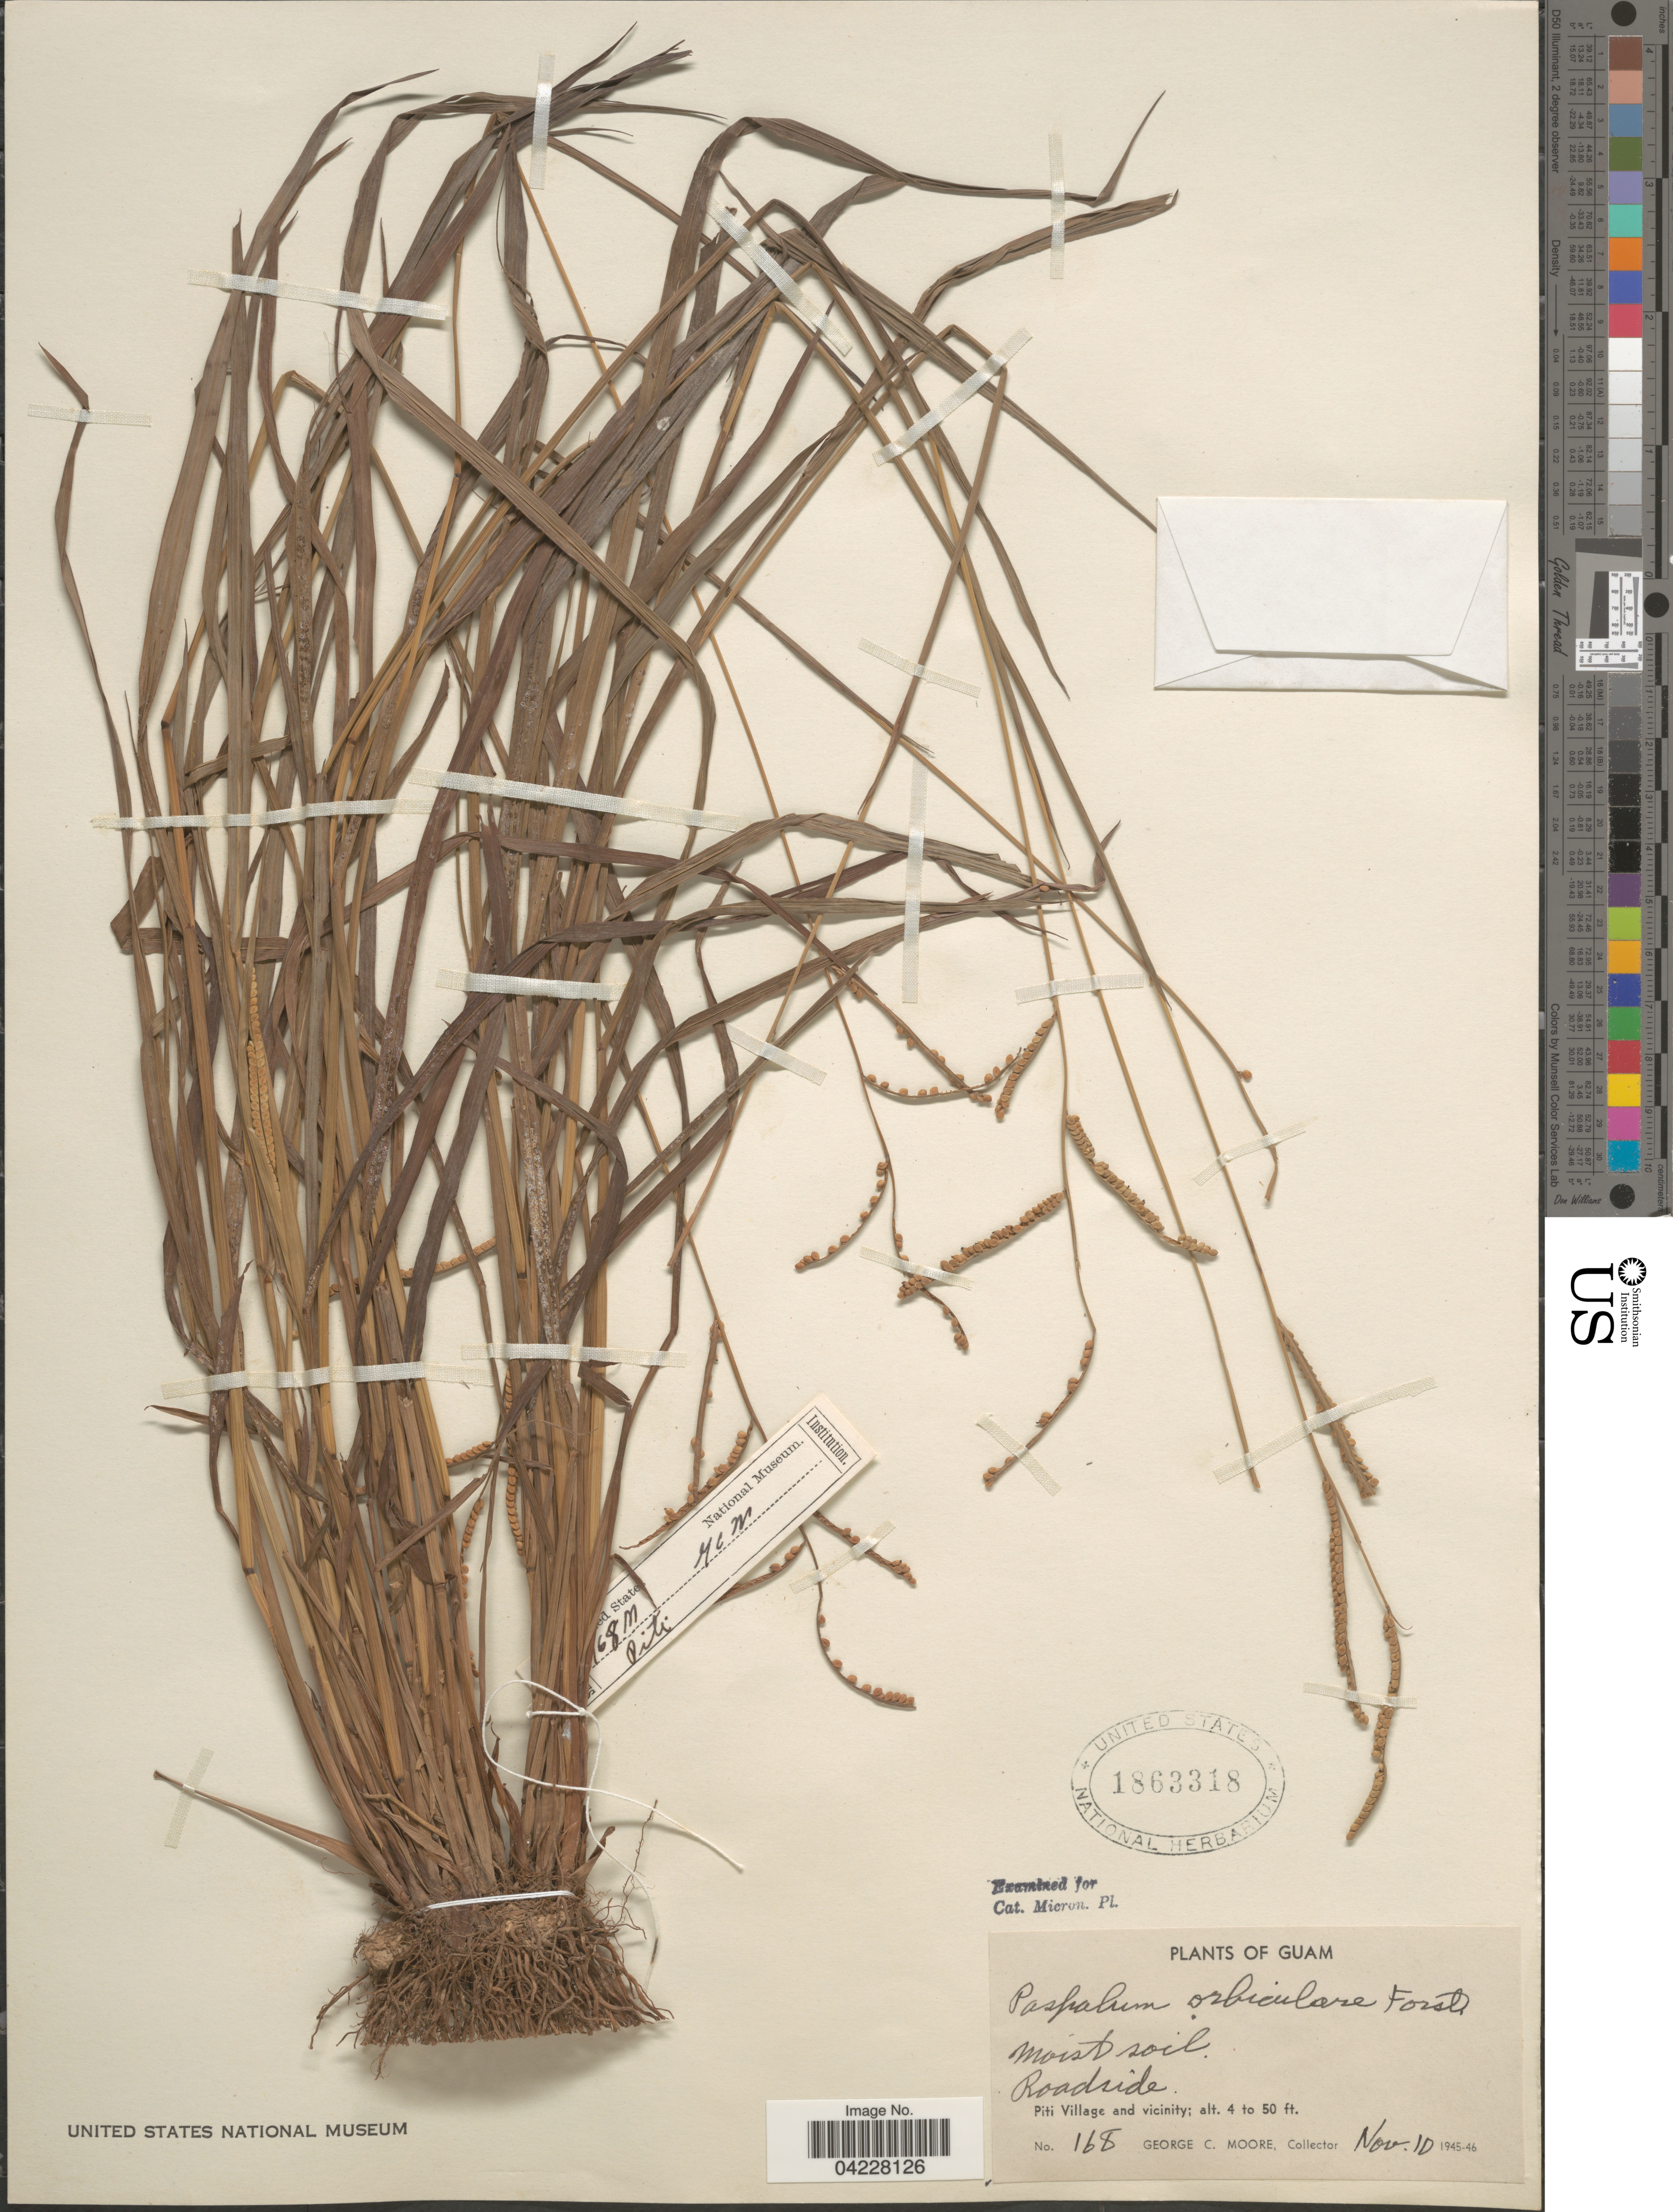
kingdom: Plantae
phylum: Tracheophyta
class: Liliopsida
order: Poales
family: Poaceae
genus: Paspalum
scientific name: Paspalum orbiculare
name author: G. Forst.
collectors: G. C. Moore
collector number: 168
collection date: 1945-11-10/1946-11-10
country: Guam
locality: Piti Village and vicinity.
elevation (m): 1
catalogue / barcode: US 1863318